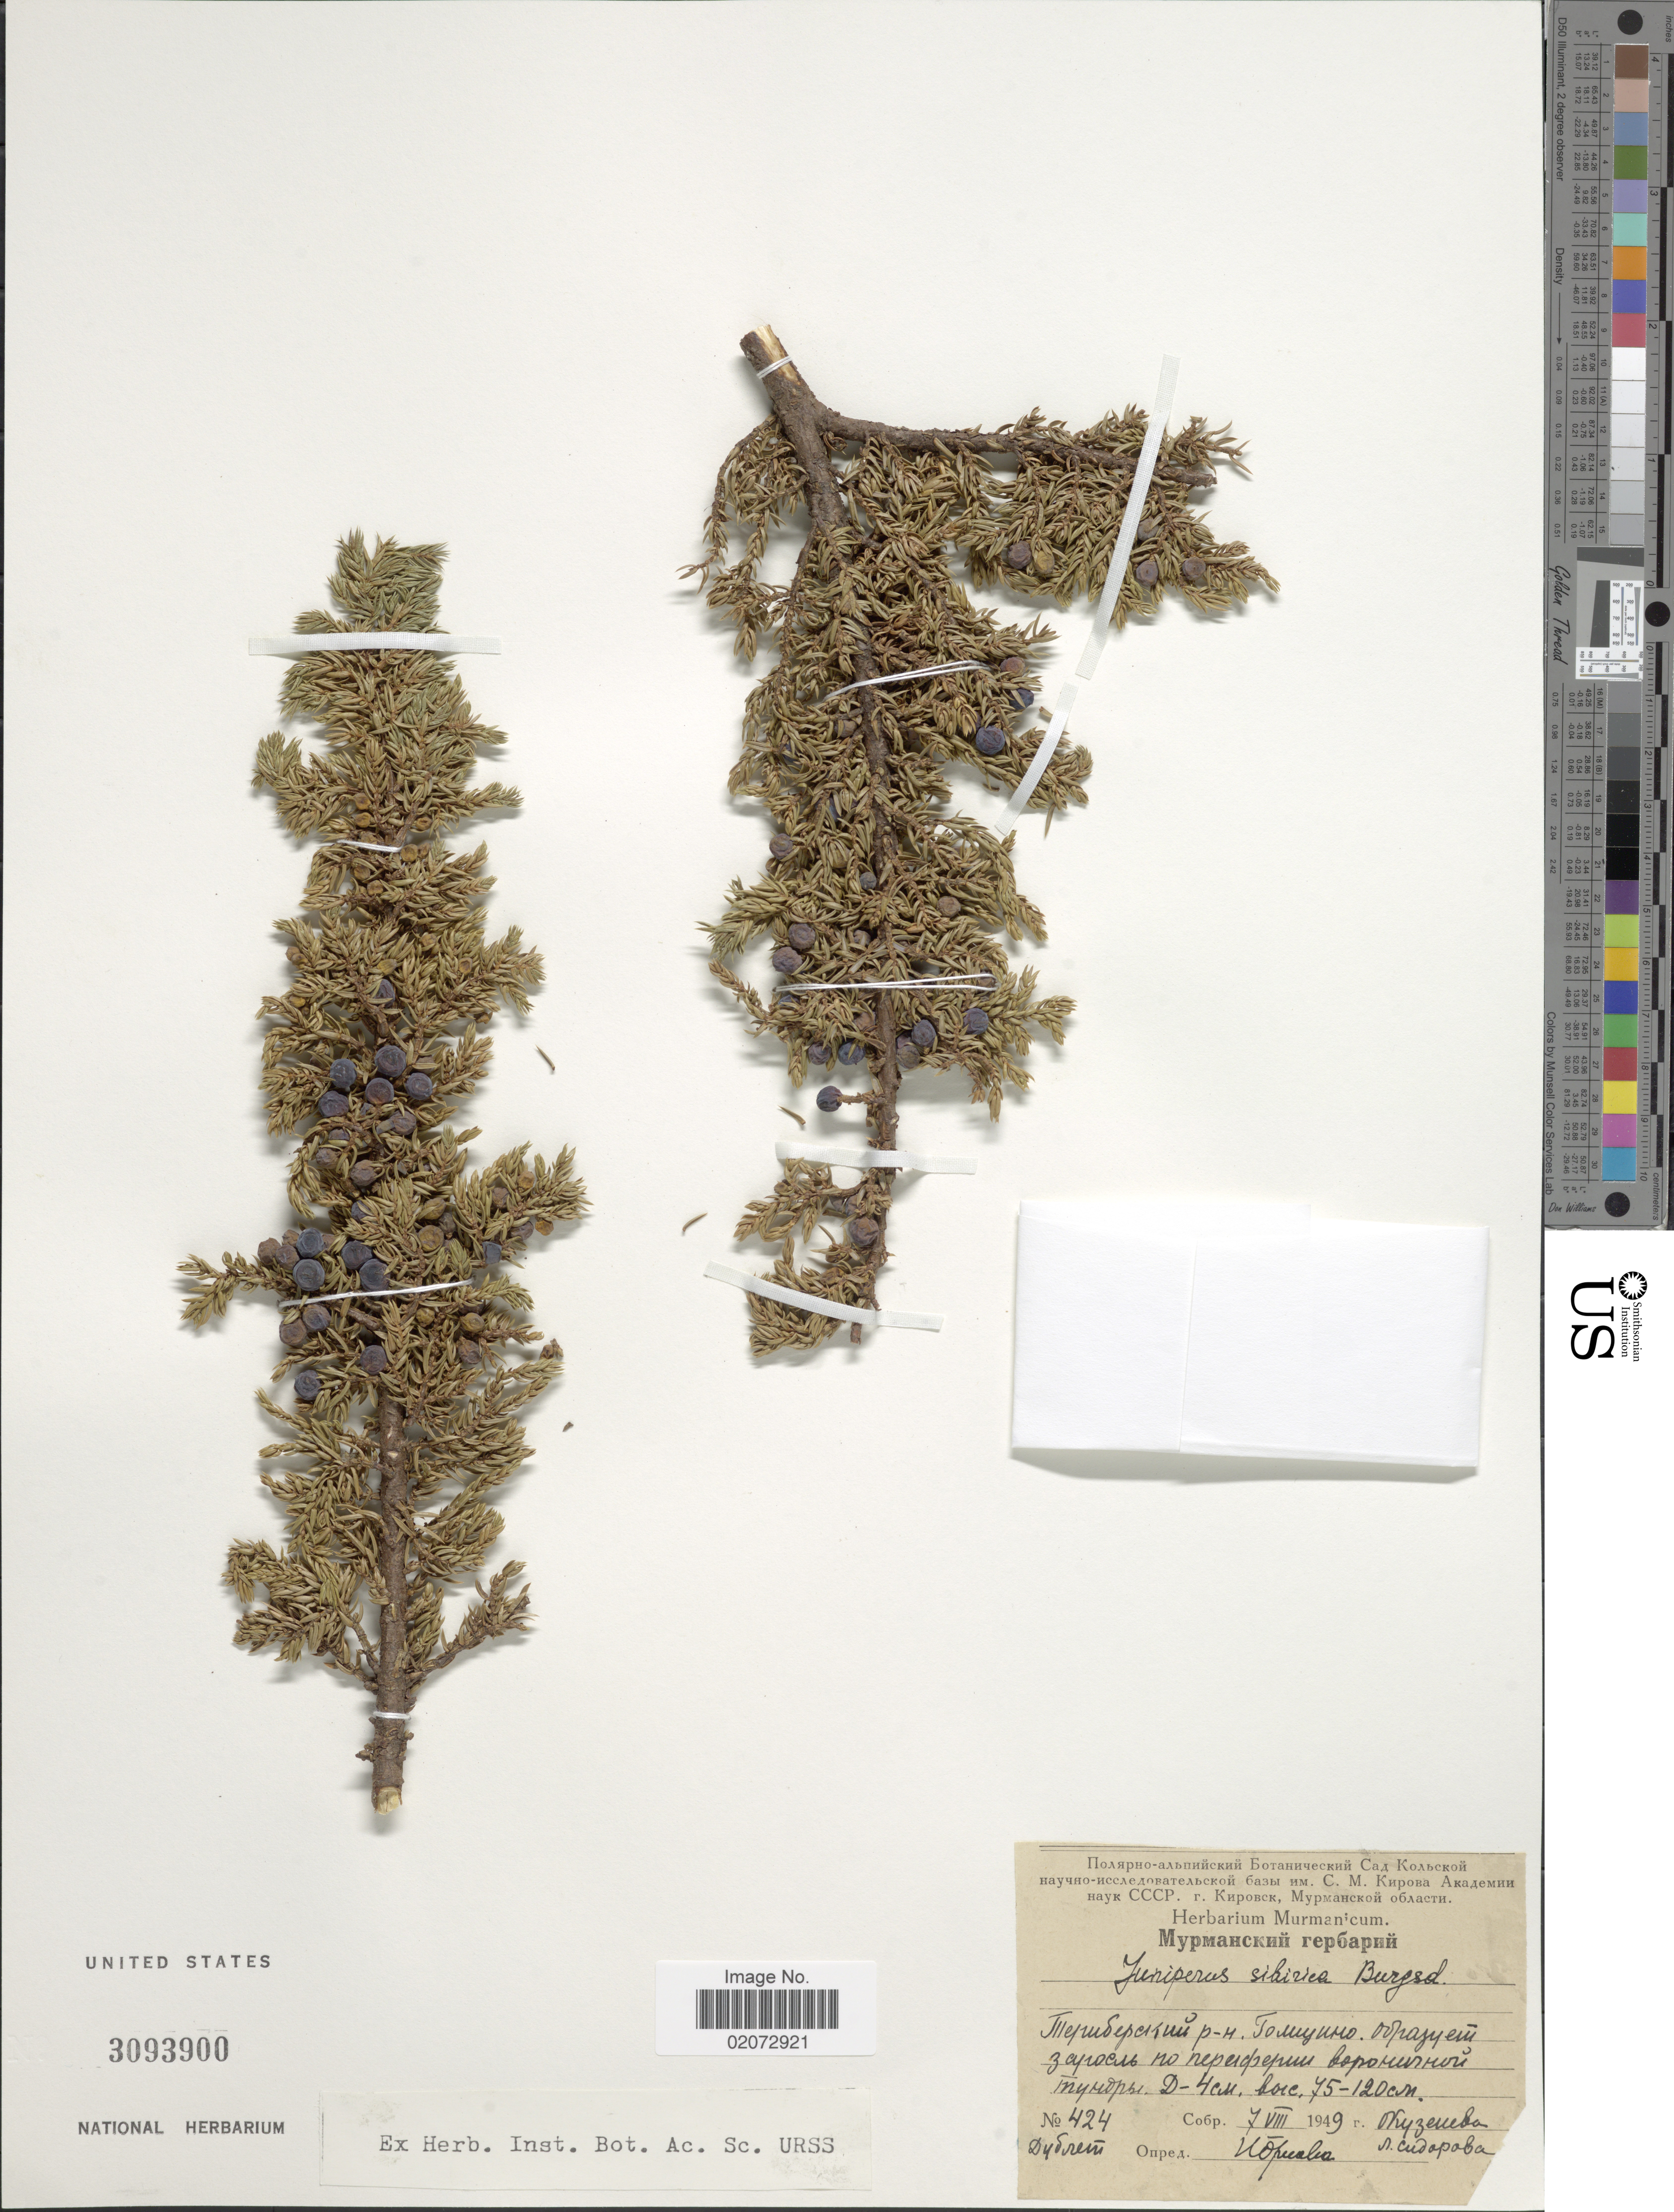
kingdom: Plantae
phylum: Tracheophyta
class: Pinopsida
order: Pinales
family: Cupressaceae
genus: Juniperus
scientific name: Juniperus sibirica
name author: Burgsd.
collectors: Kuznetsova & L. Didorova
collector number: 424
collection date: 1949-08-07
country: Russian Federation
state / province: Murmansk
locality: Teriberskiy District [= Severomorsk], Golitsino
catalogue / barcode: US 3093900